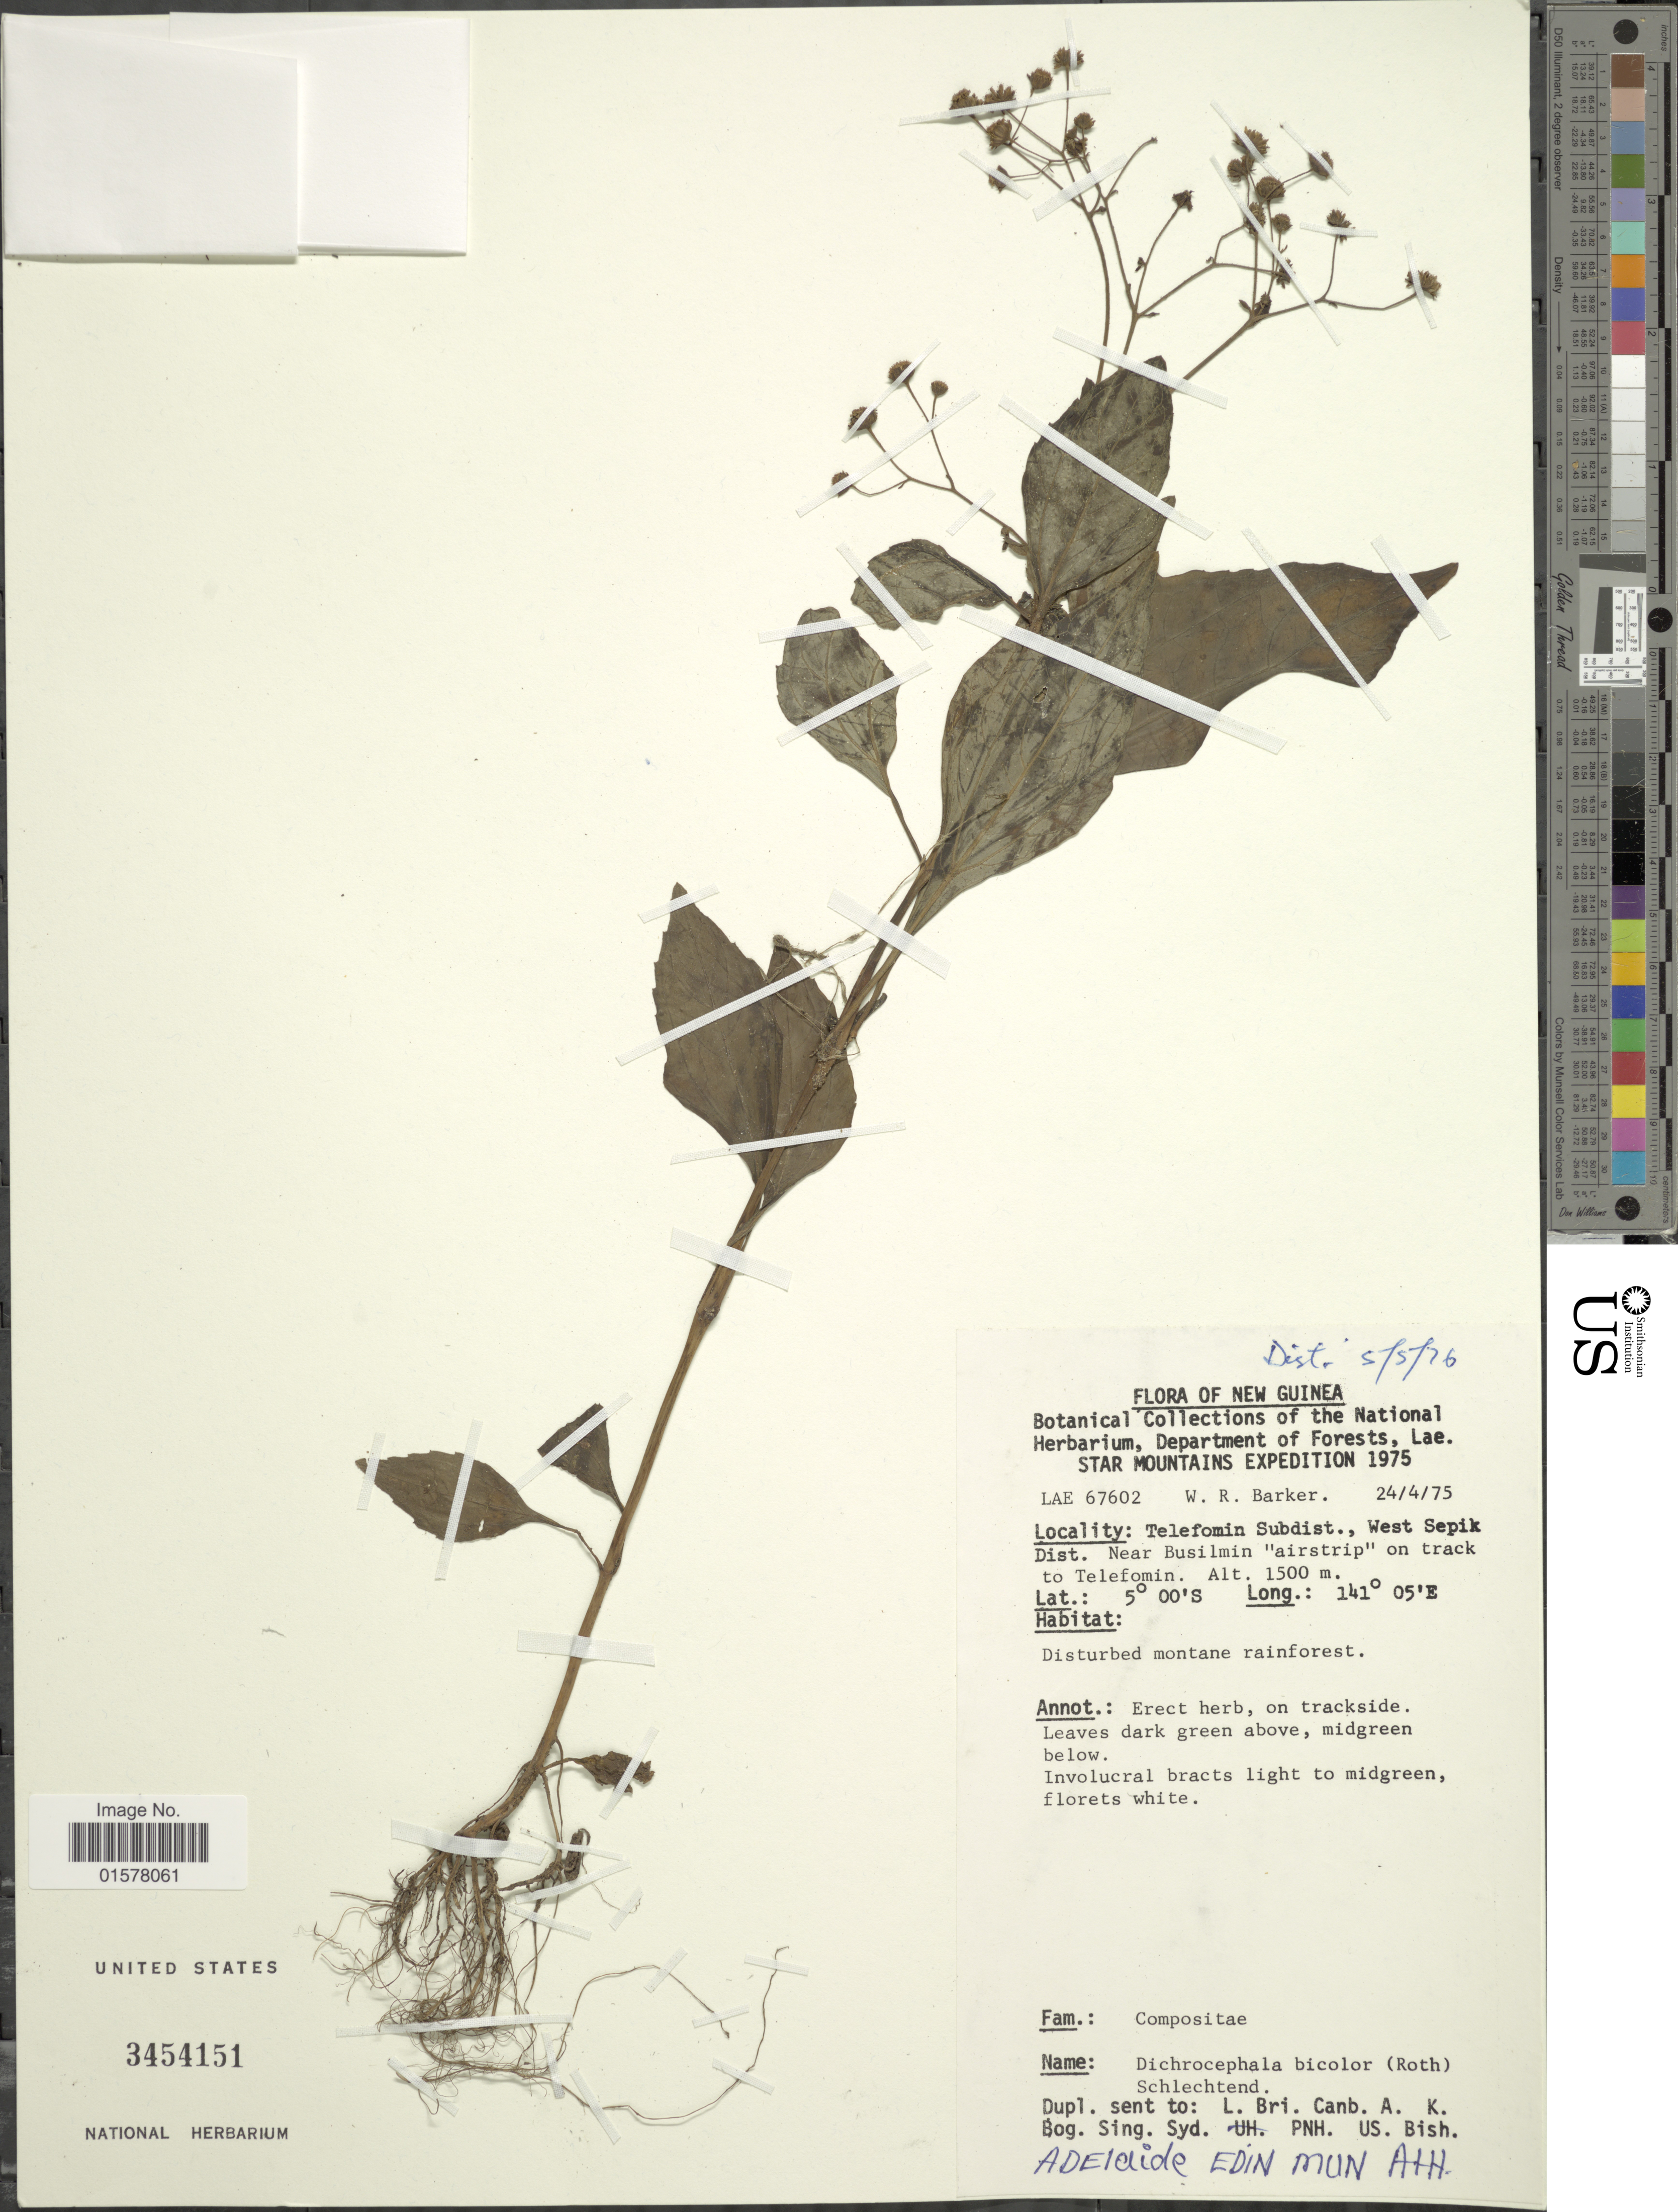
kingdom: Plantae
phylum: Tracheophyta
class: Magnoliopsida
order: Asterales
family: Asteraceae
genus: Dichrocephala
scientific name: Dichrocephala integrifolia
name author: (L. f.) Kuntze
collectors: W. R. Barker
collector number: LAE 67602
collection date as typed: Transcribed d/m/y: 24/4/75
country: Papua New Guinea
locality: New Guinea, Lae, Telefomin Subdist., West Sepik Dist, Near Busillmin "airstrip" on track to Telefomin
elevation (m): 1500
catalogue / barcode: US 3454151